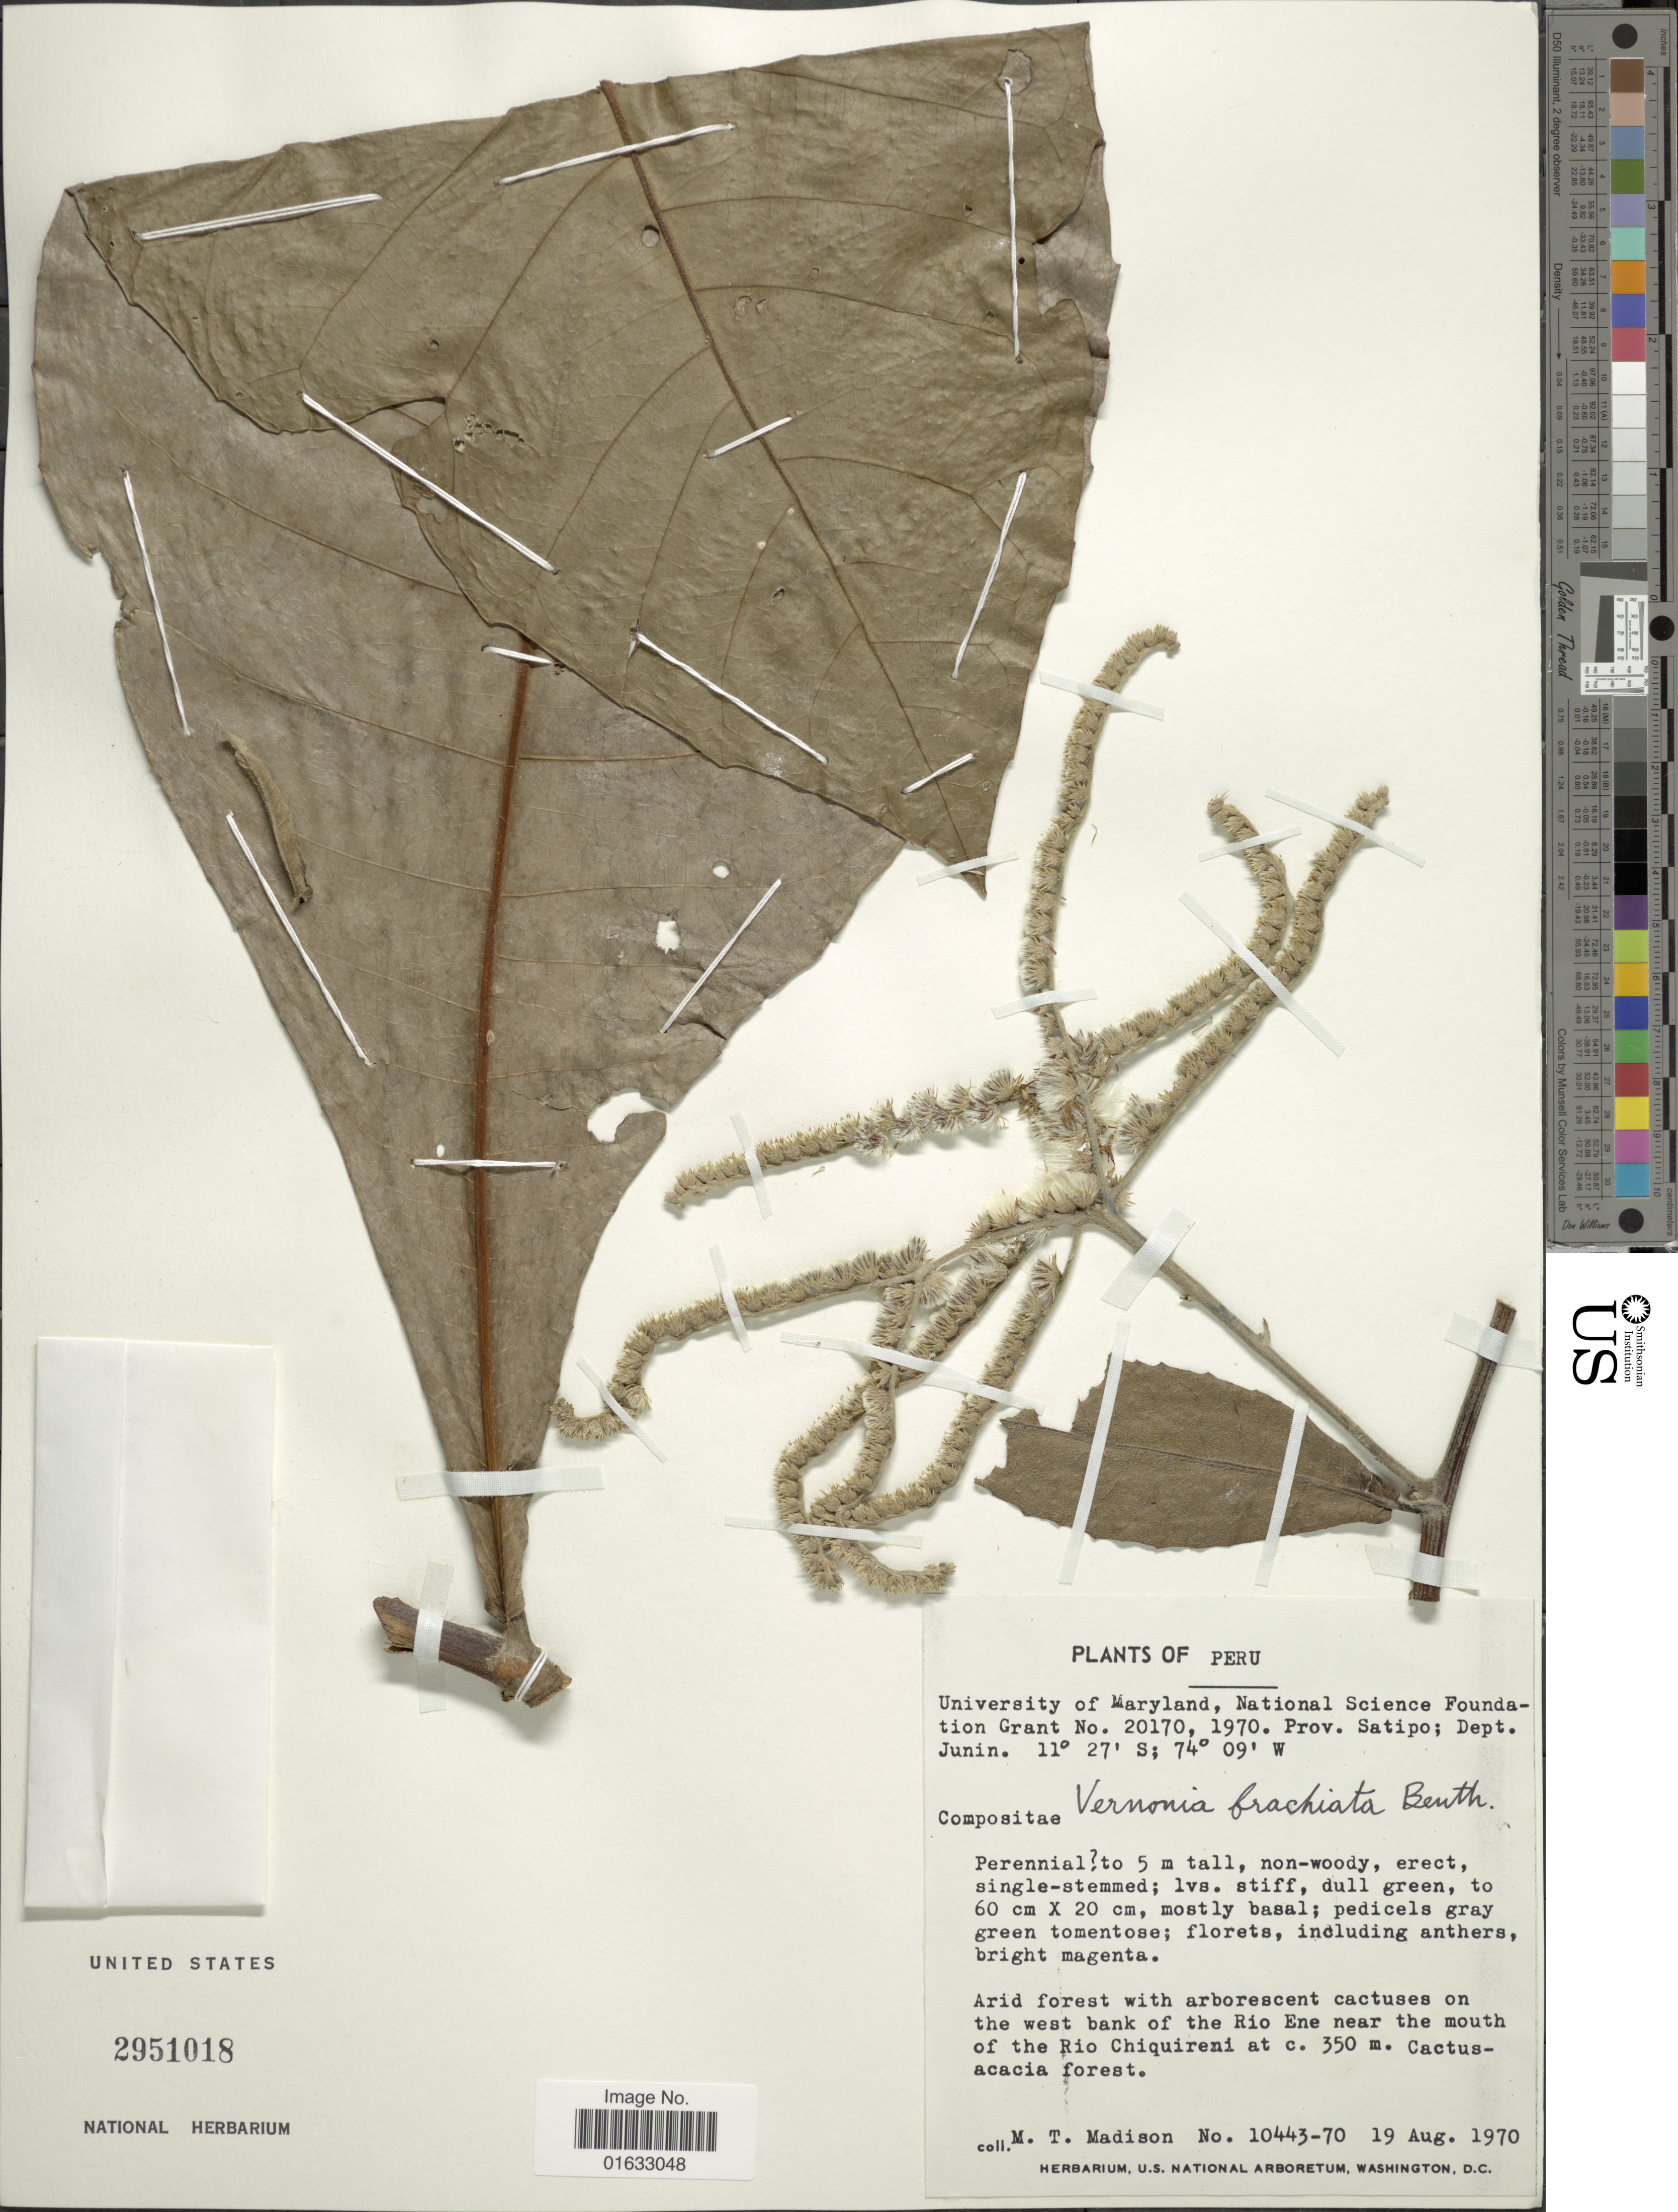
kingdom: Plantae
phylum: Tracheophyta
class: Magnoliopsida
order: Asterales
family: Asteraceae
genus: Eirmocephala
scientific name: Eirmocephala megaphylla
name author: (Hieron.) H. Rob.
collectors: M. T. Madison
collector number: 10443-70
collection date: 1970-08-19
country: Peru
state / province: Junín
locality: Prov. Satipo; Dept. Junin. on the west bank of the Rio Ene near the mouth of the Rio Chiquireni.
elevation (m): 350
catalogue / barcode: US 2951018